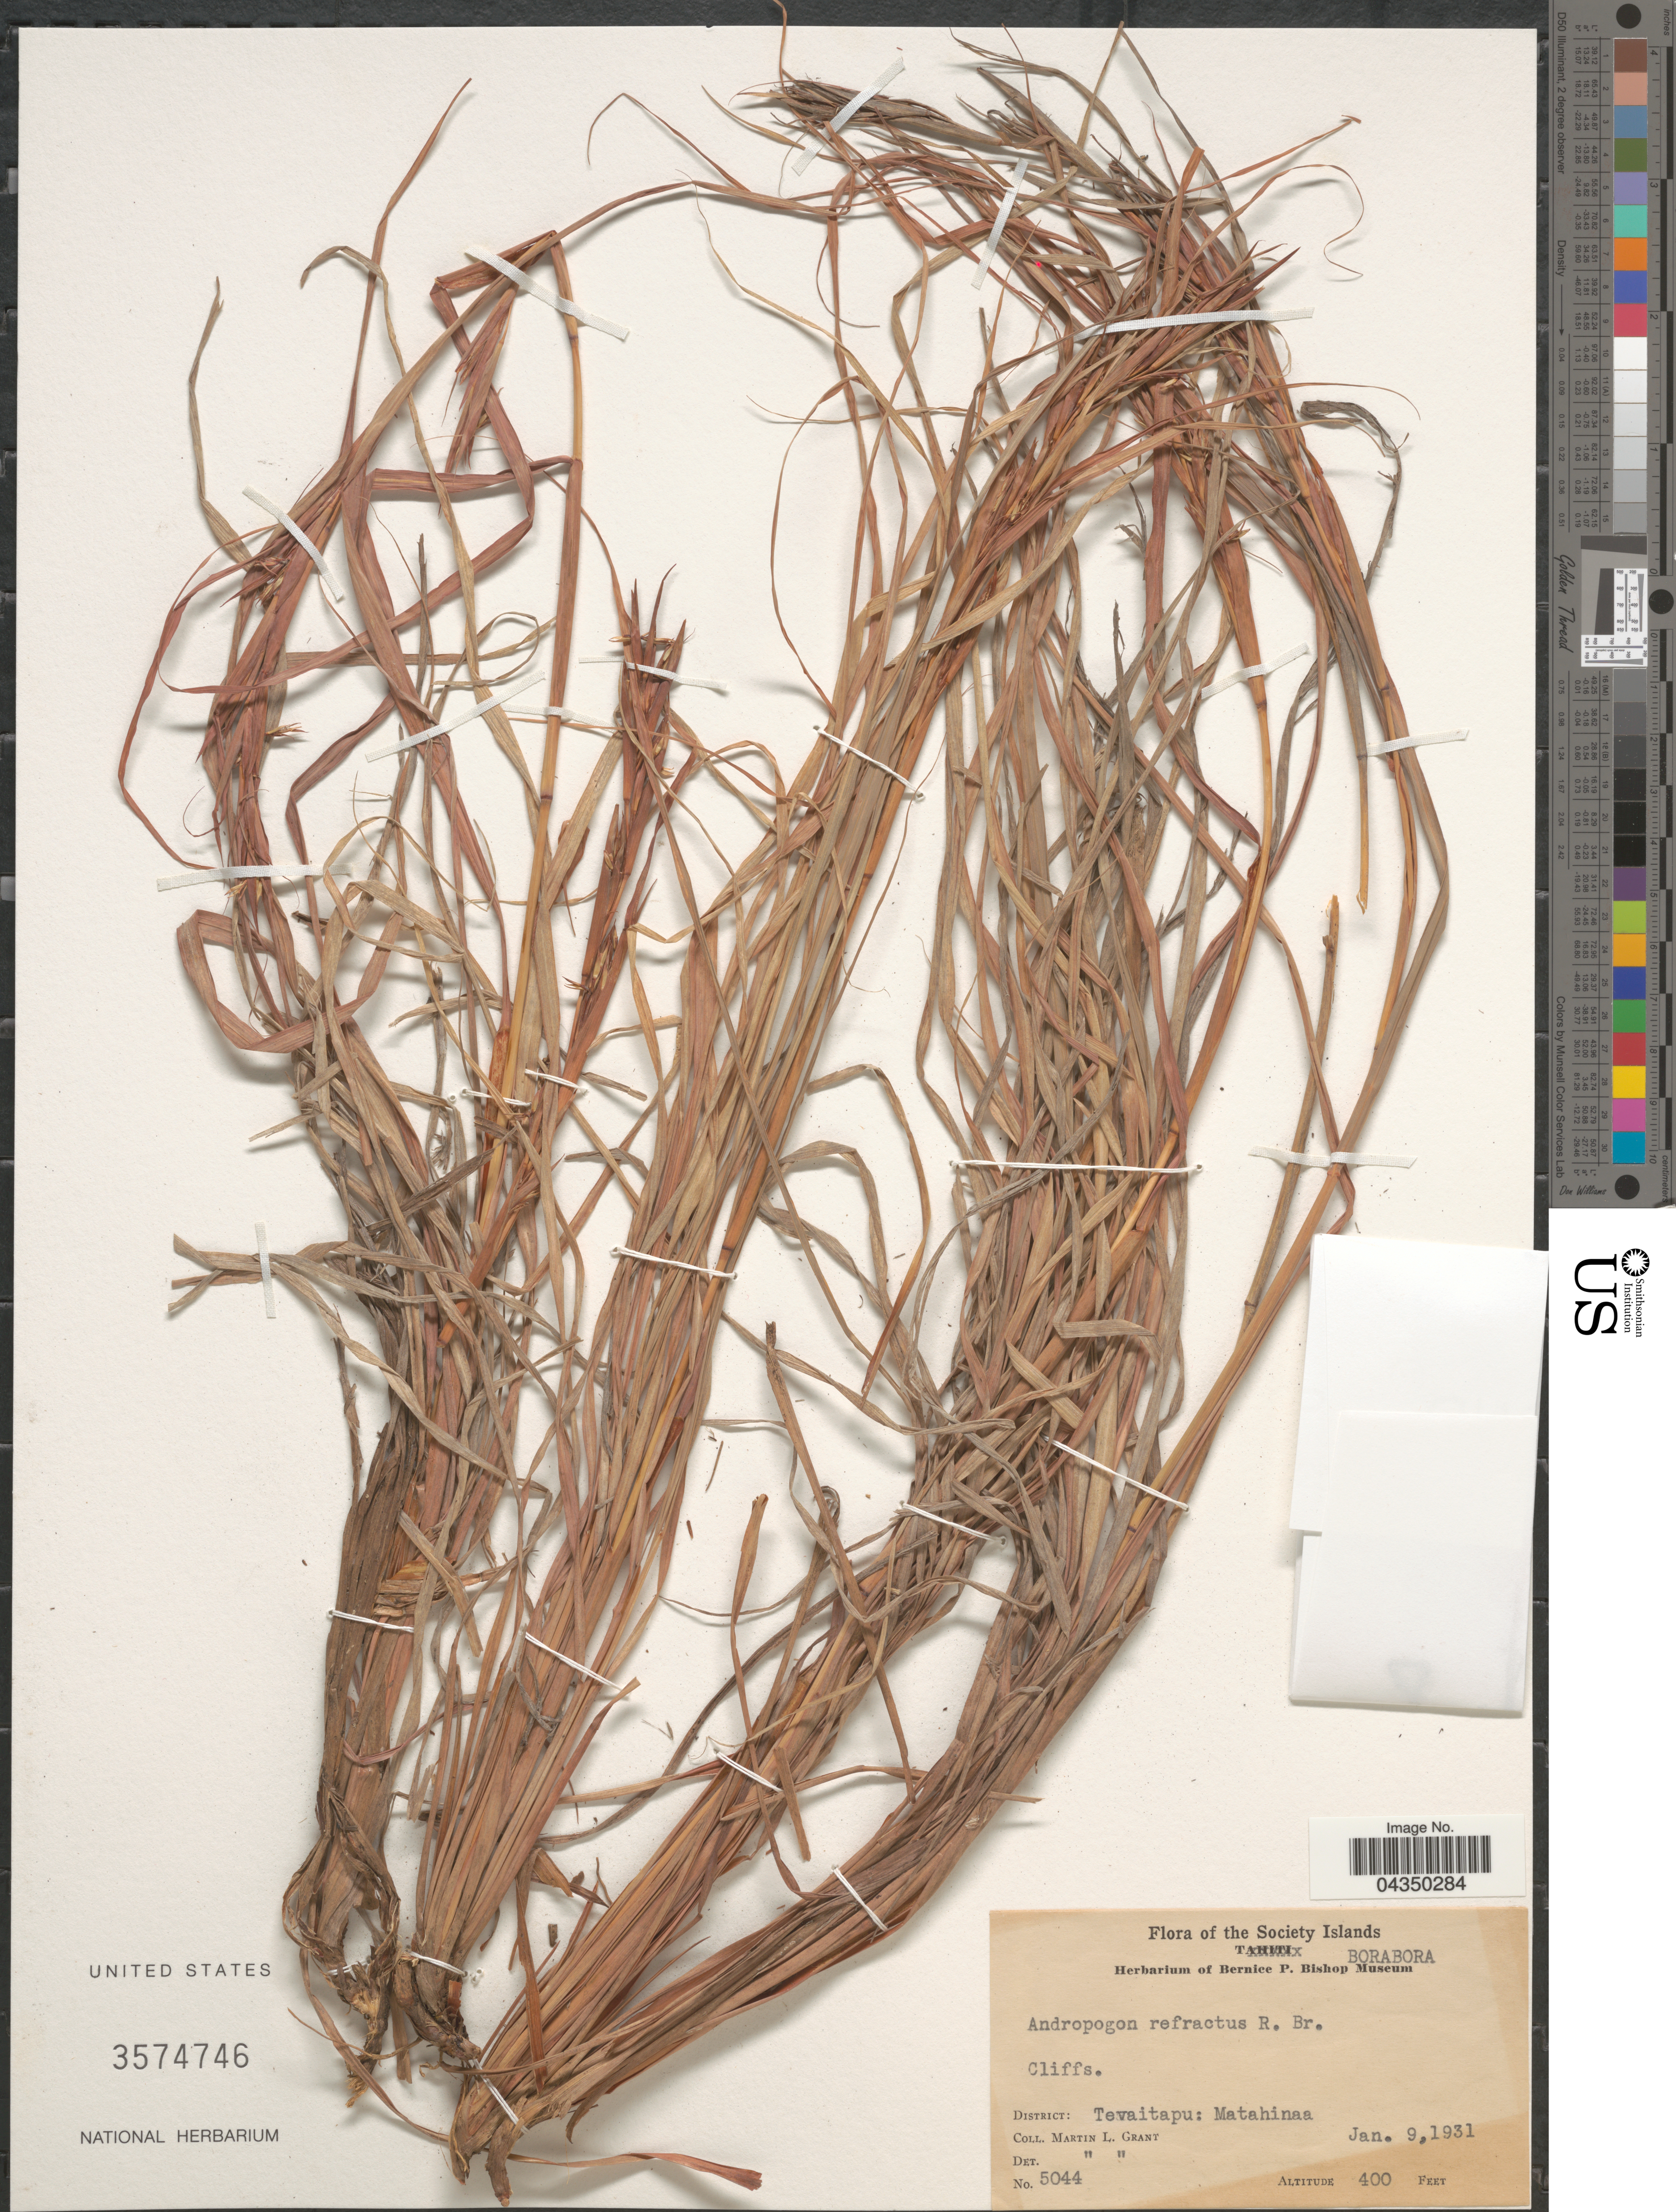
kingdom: Plantae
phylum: Tracheophyta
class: Liliopsida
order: Poales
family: Poaceae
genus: Cymbopogon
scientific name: Cymbopogon refractus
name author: (R. Br.) A. Camus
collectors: M. L. Grant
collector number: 5044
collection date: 1931-01-09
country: French Polynesia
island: Bora Bora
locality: Society Islands. BoraBora. District: Tevaitapu: Matahinaa.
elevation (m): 122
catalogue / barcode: US 3574746